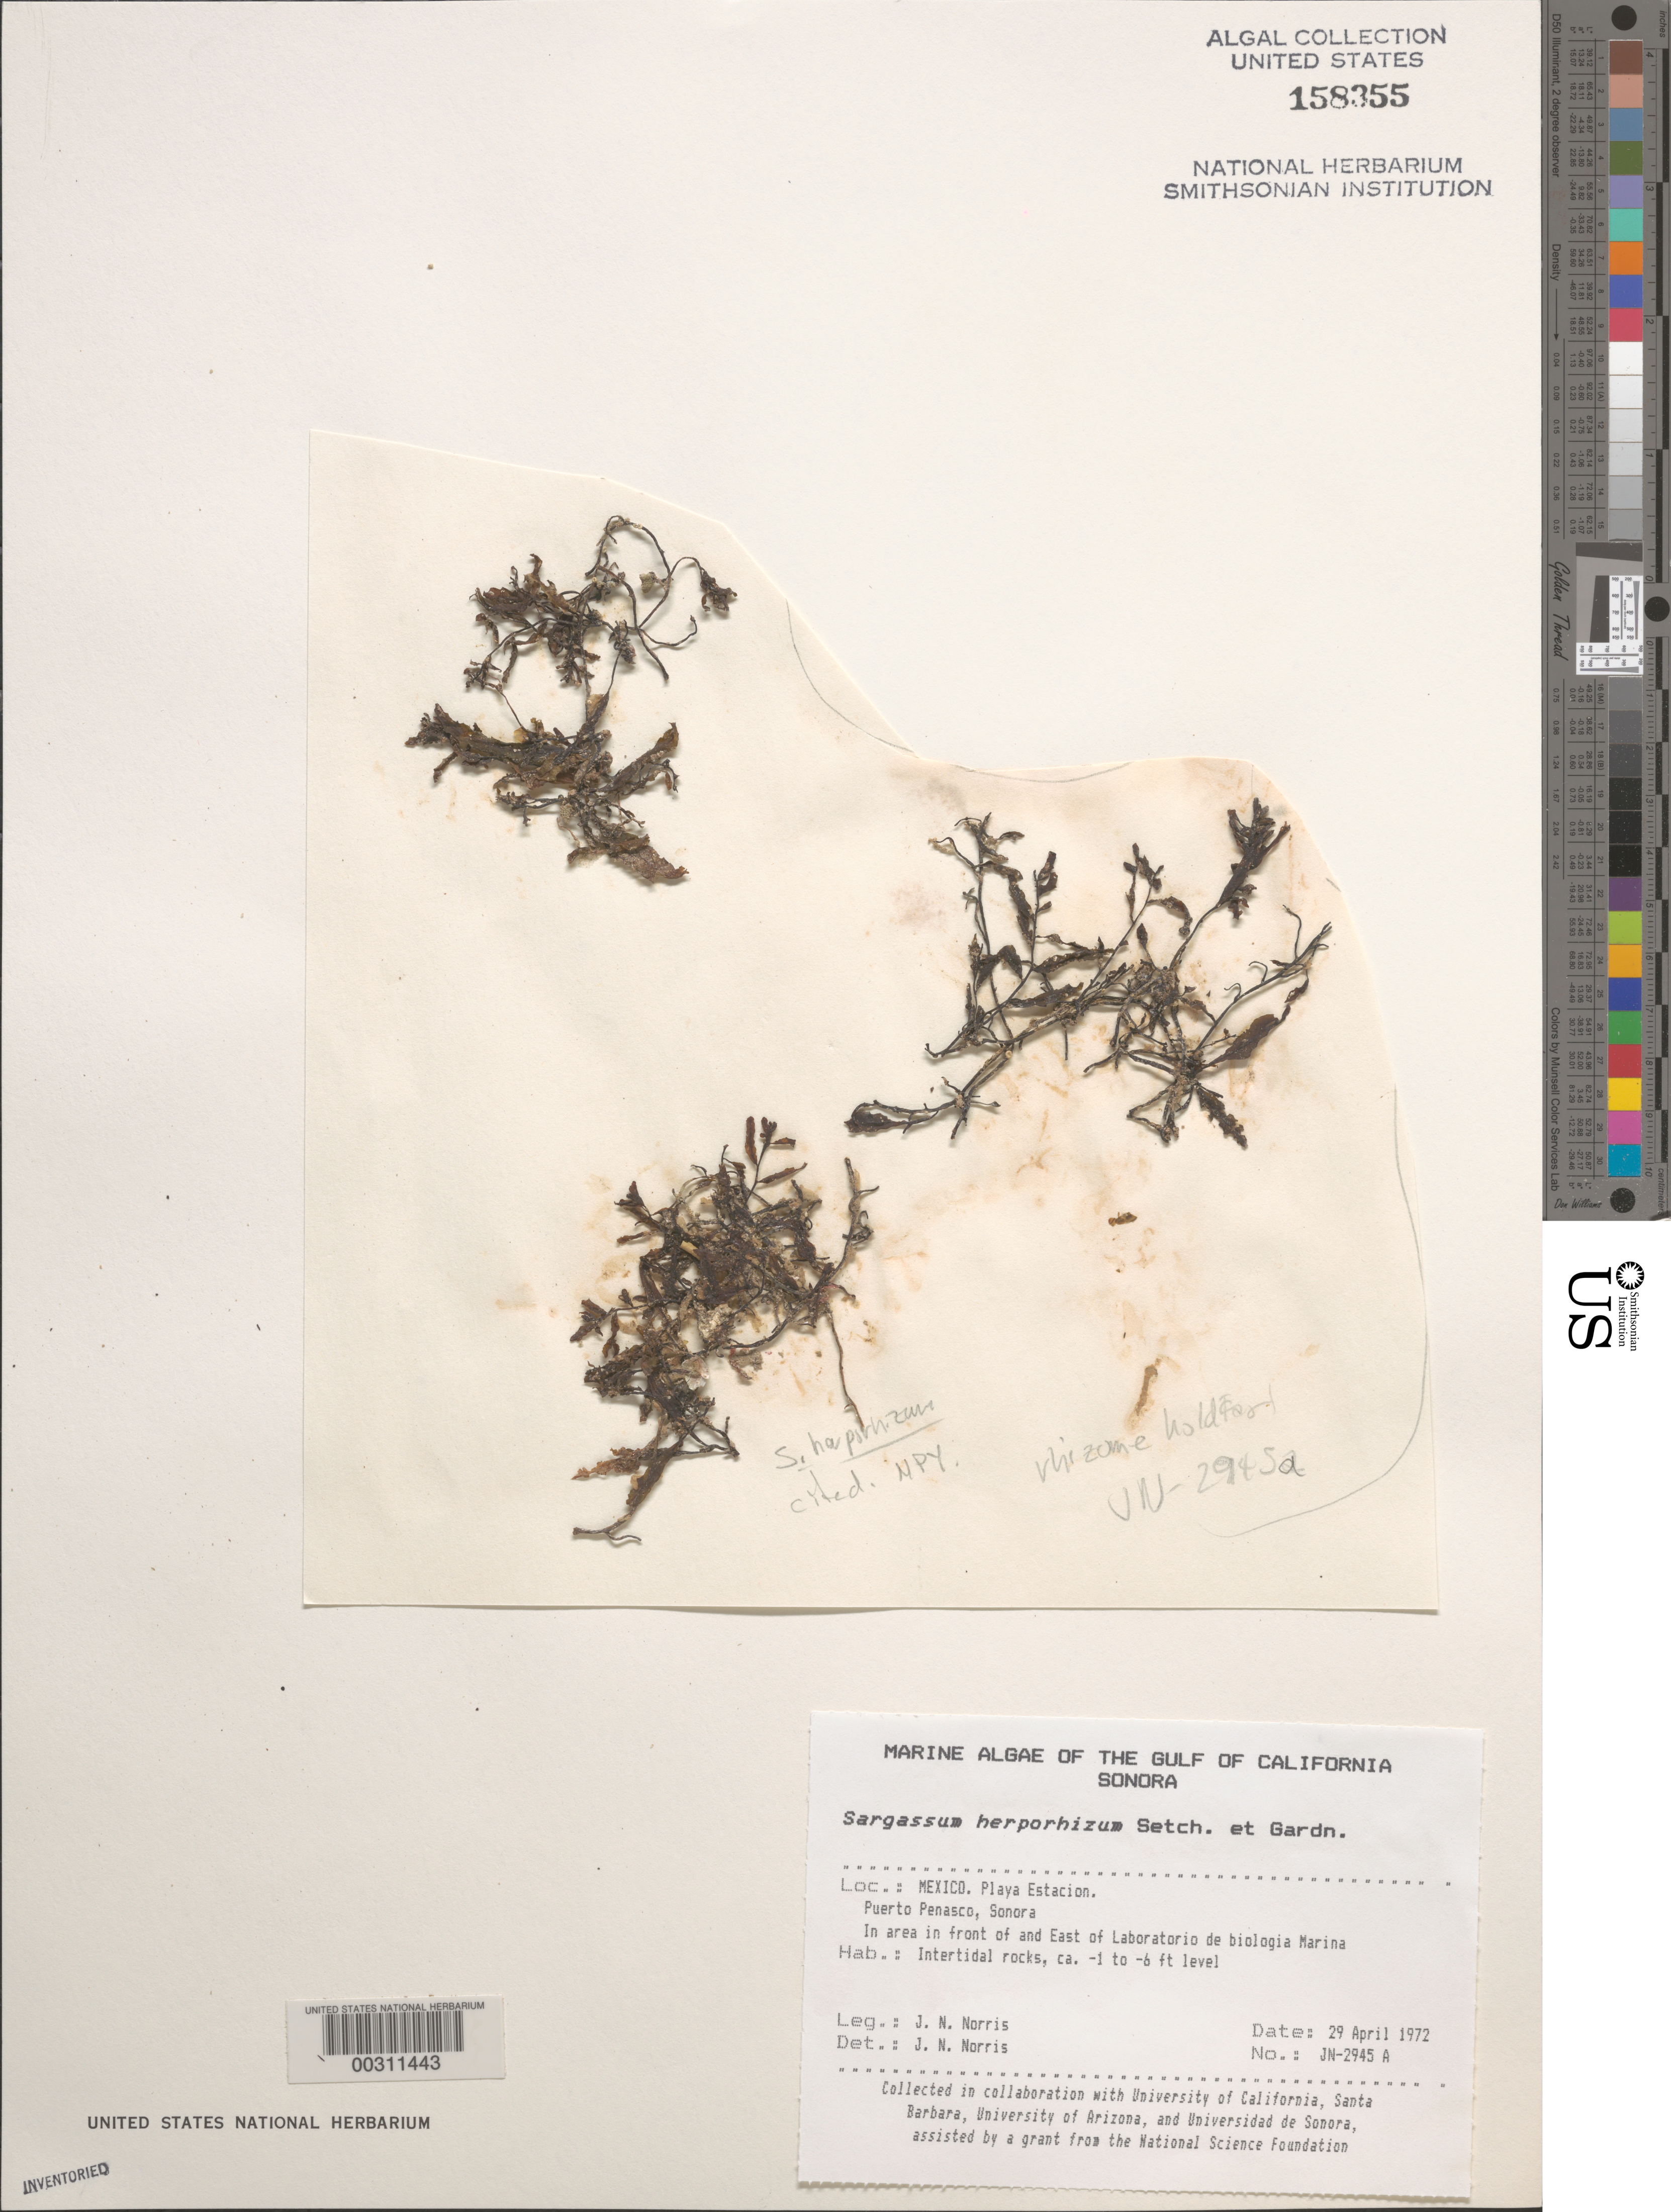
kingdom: Chromista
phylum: Ochrophyta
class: Phaeophyceae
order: Fucales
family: Sargassaceae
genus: Sargassum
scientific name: Sargassum herporhizum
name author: Setch. & N.L. Gardner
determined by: Norris, James N.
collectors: J. N. Norris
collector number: JN-2945a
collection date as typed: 29 Apr 1972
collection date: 1972-04-29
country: Mexico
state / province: Sonora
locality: Playa Estacion, Puerto Penasco, marine station area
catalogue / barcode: US 158355